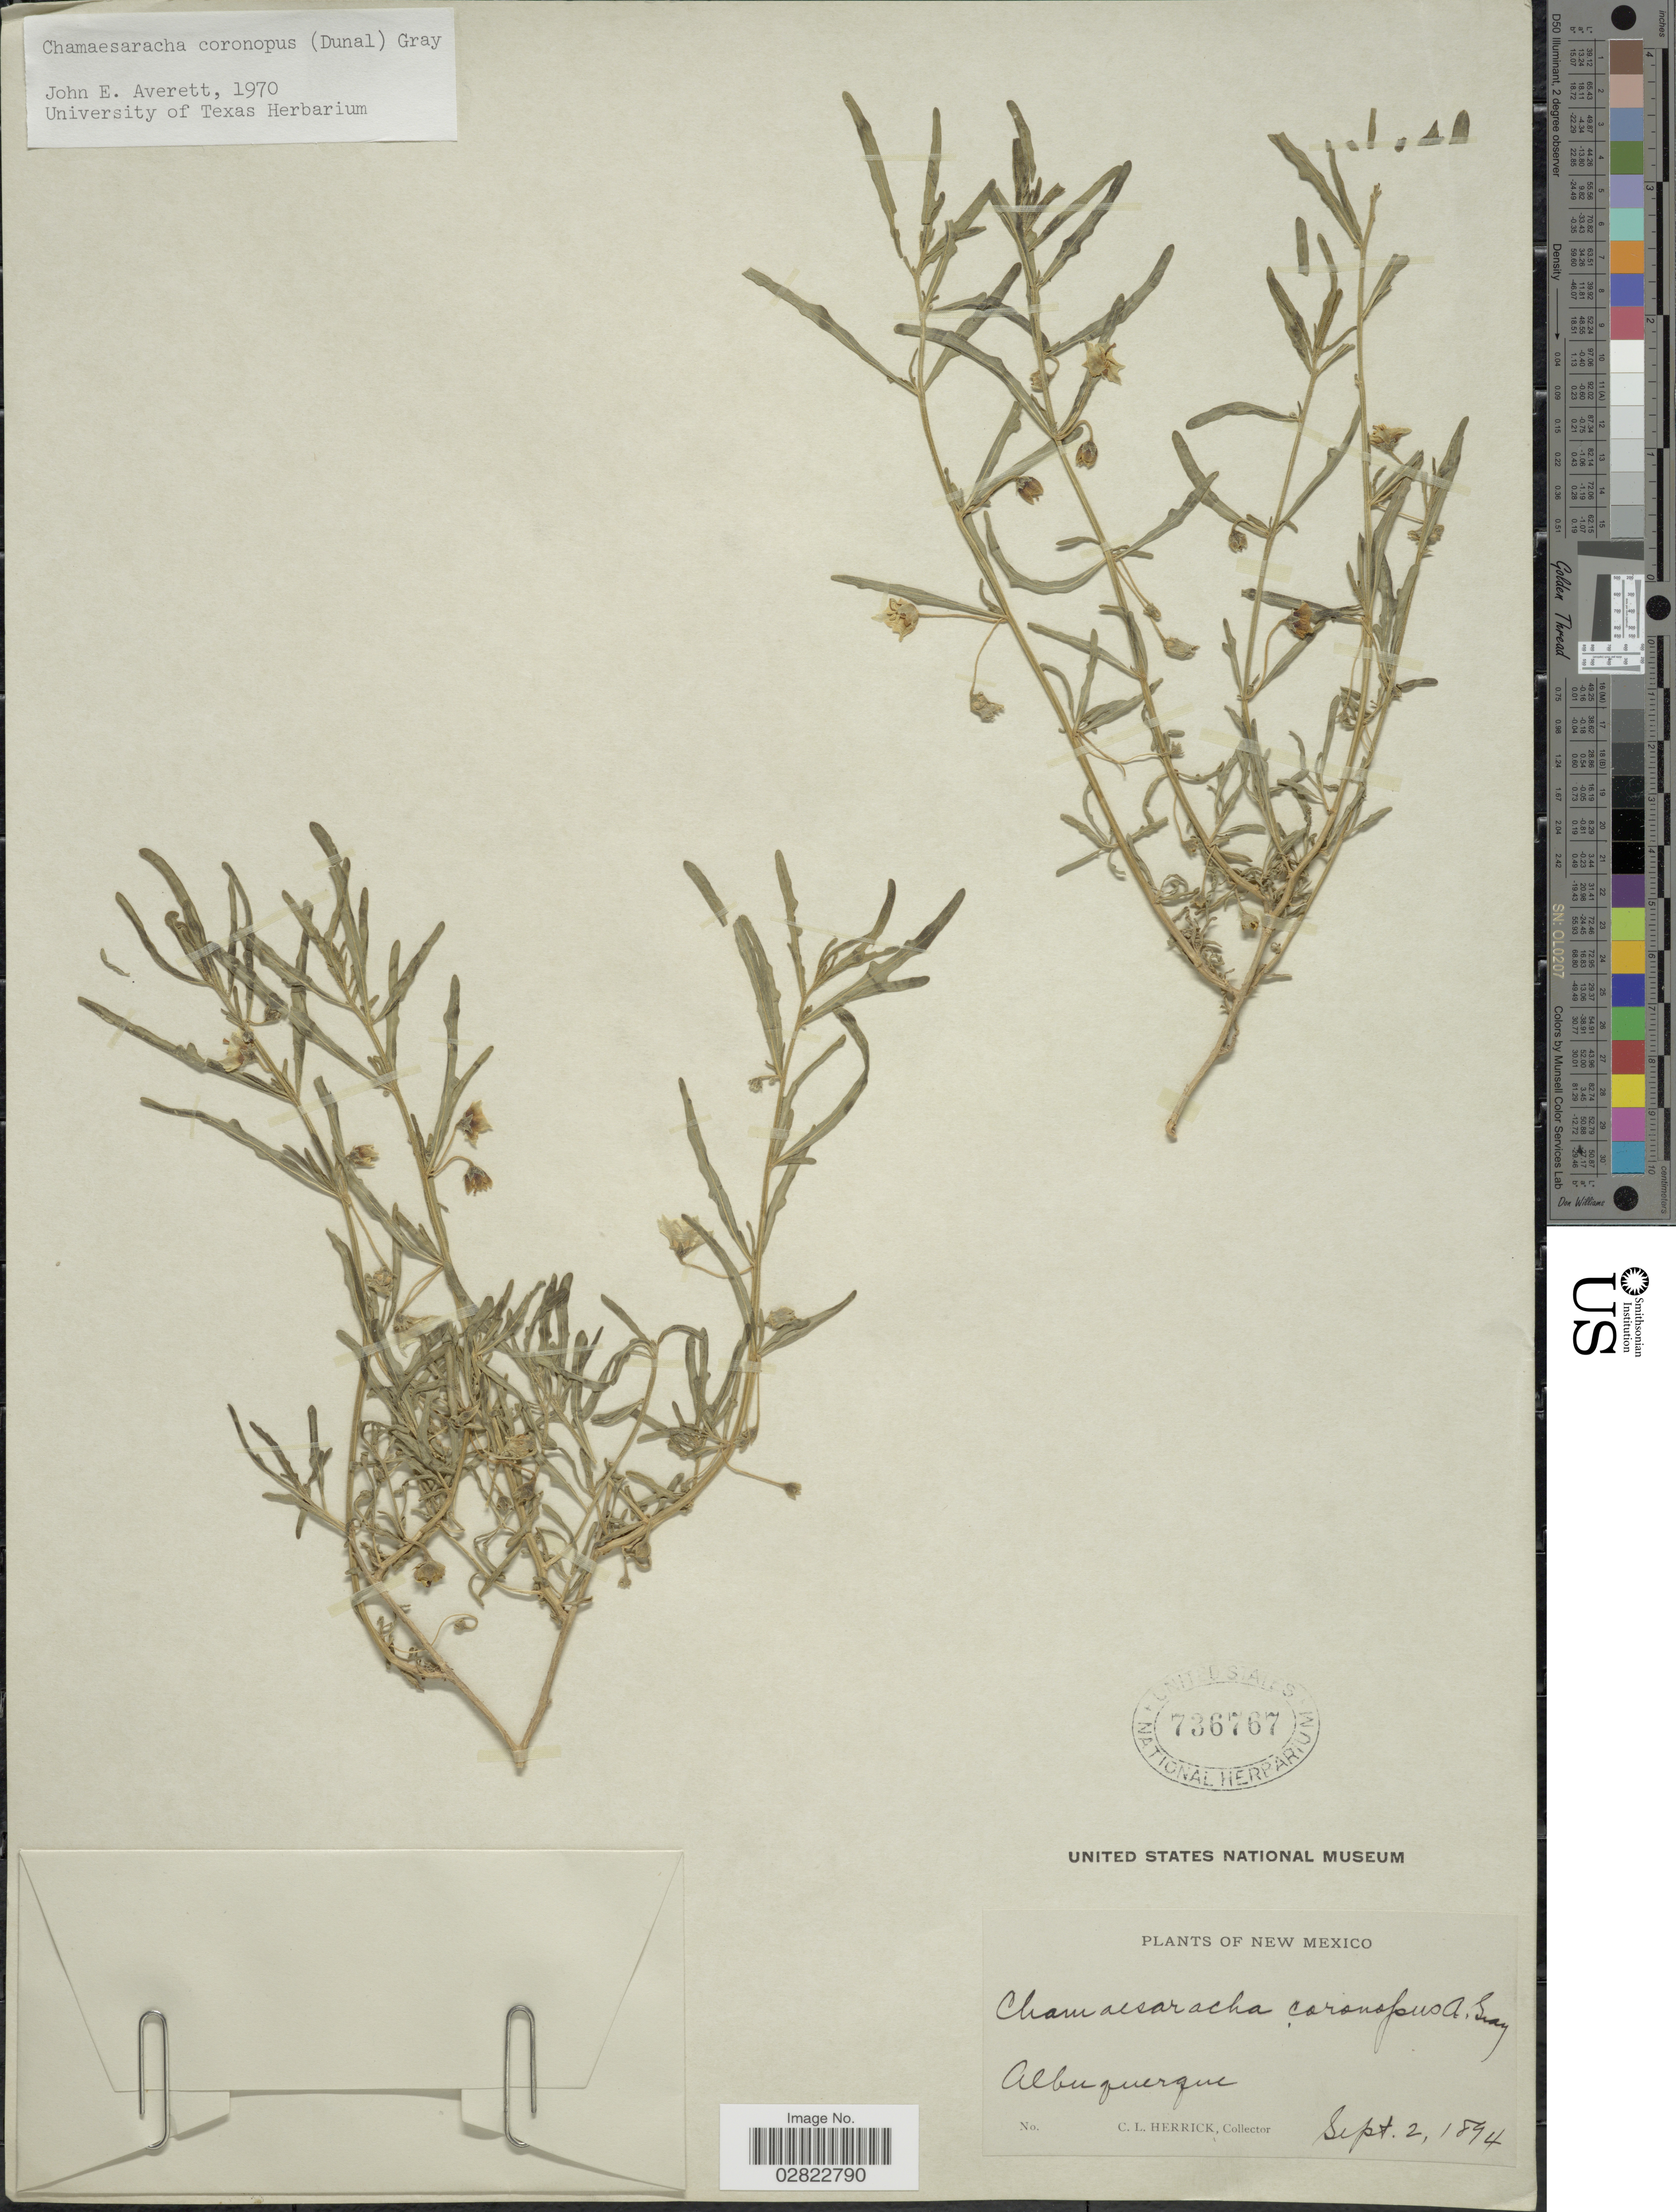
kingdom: Plantae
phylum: Tracheophyta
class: Magnoliopsida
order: Solanales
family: Solanaceae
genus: Chamaesaracha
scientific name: Chamaesaracha coronopus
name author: (Dunal) A. Gray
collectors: C. Herrick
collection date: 1894-09-02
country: United States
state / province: New Mexico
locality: Albuquerque.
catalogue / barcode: US 736767